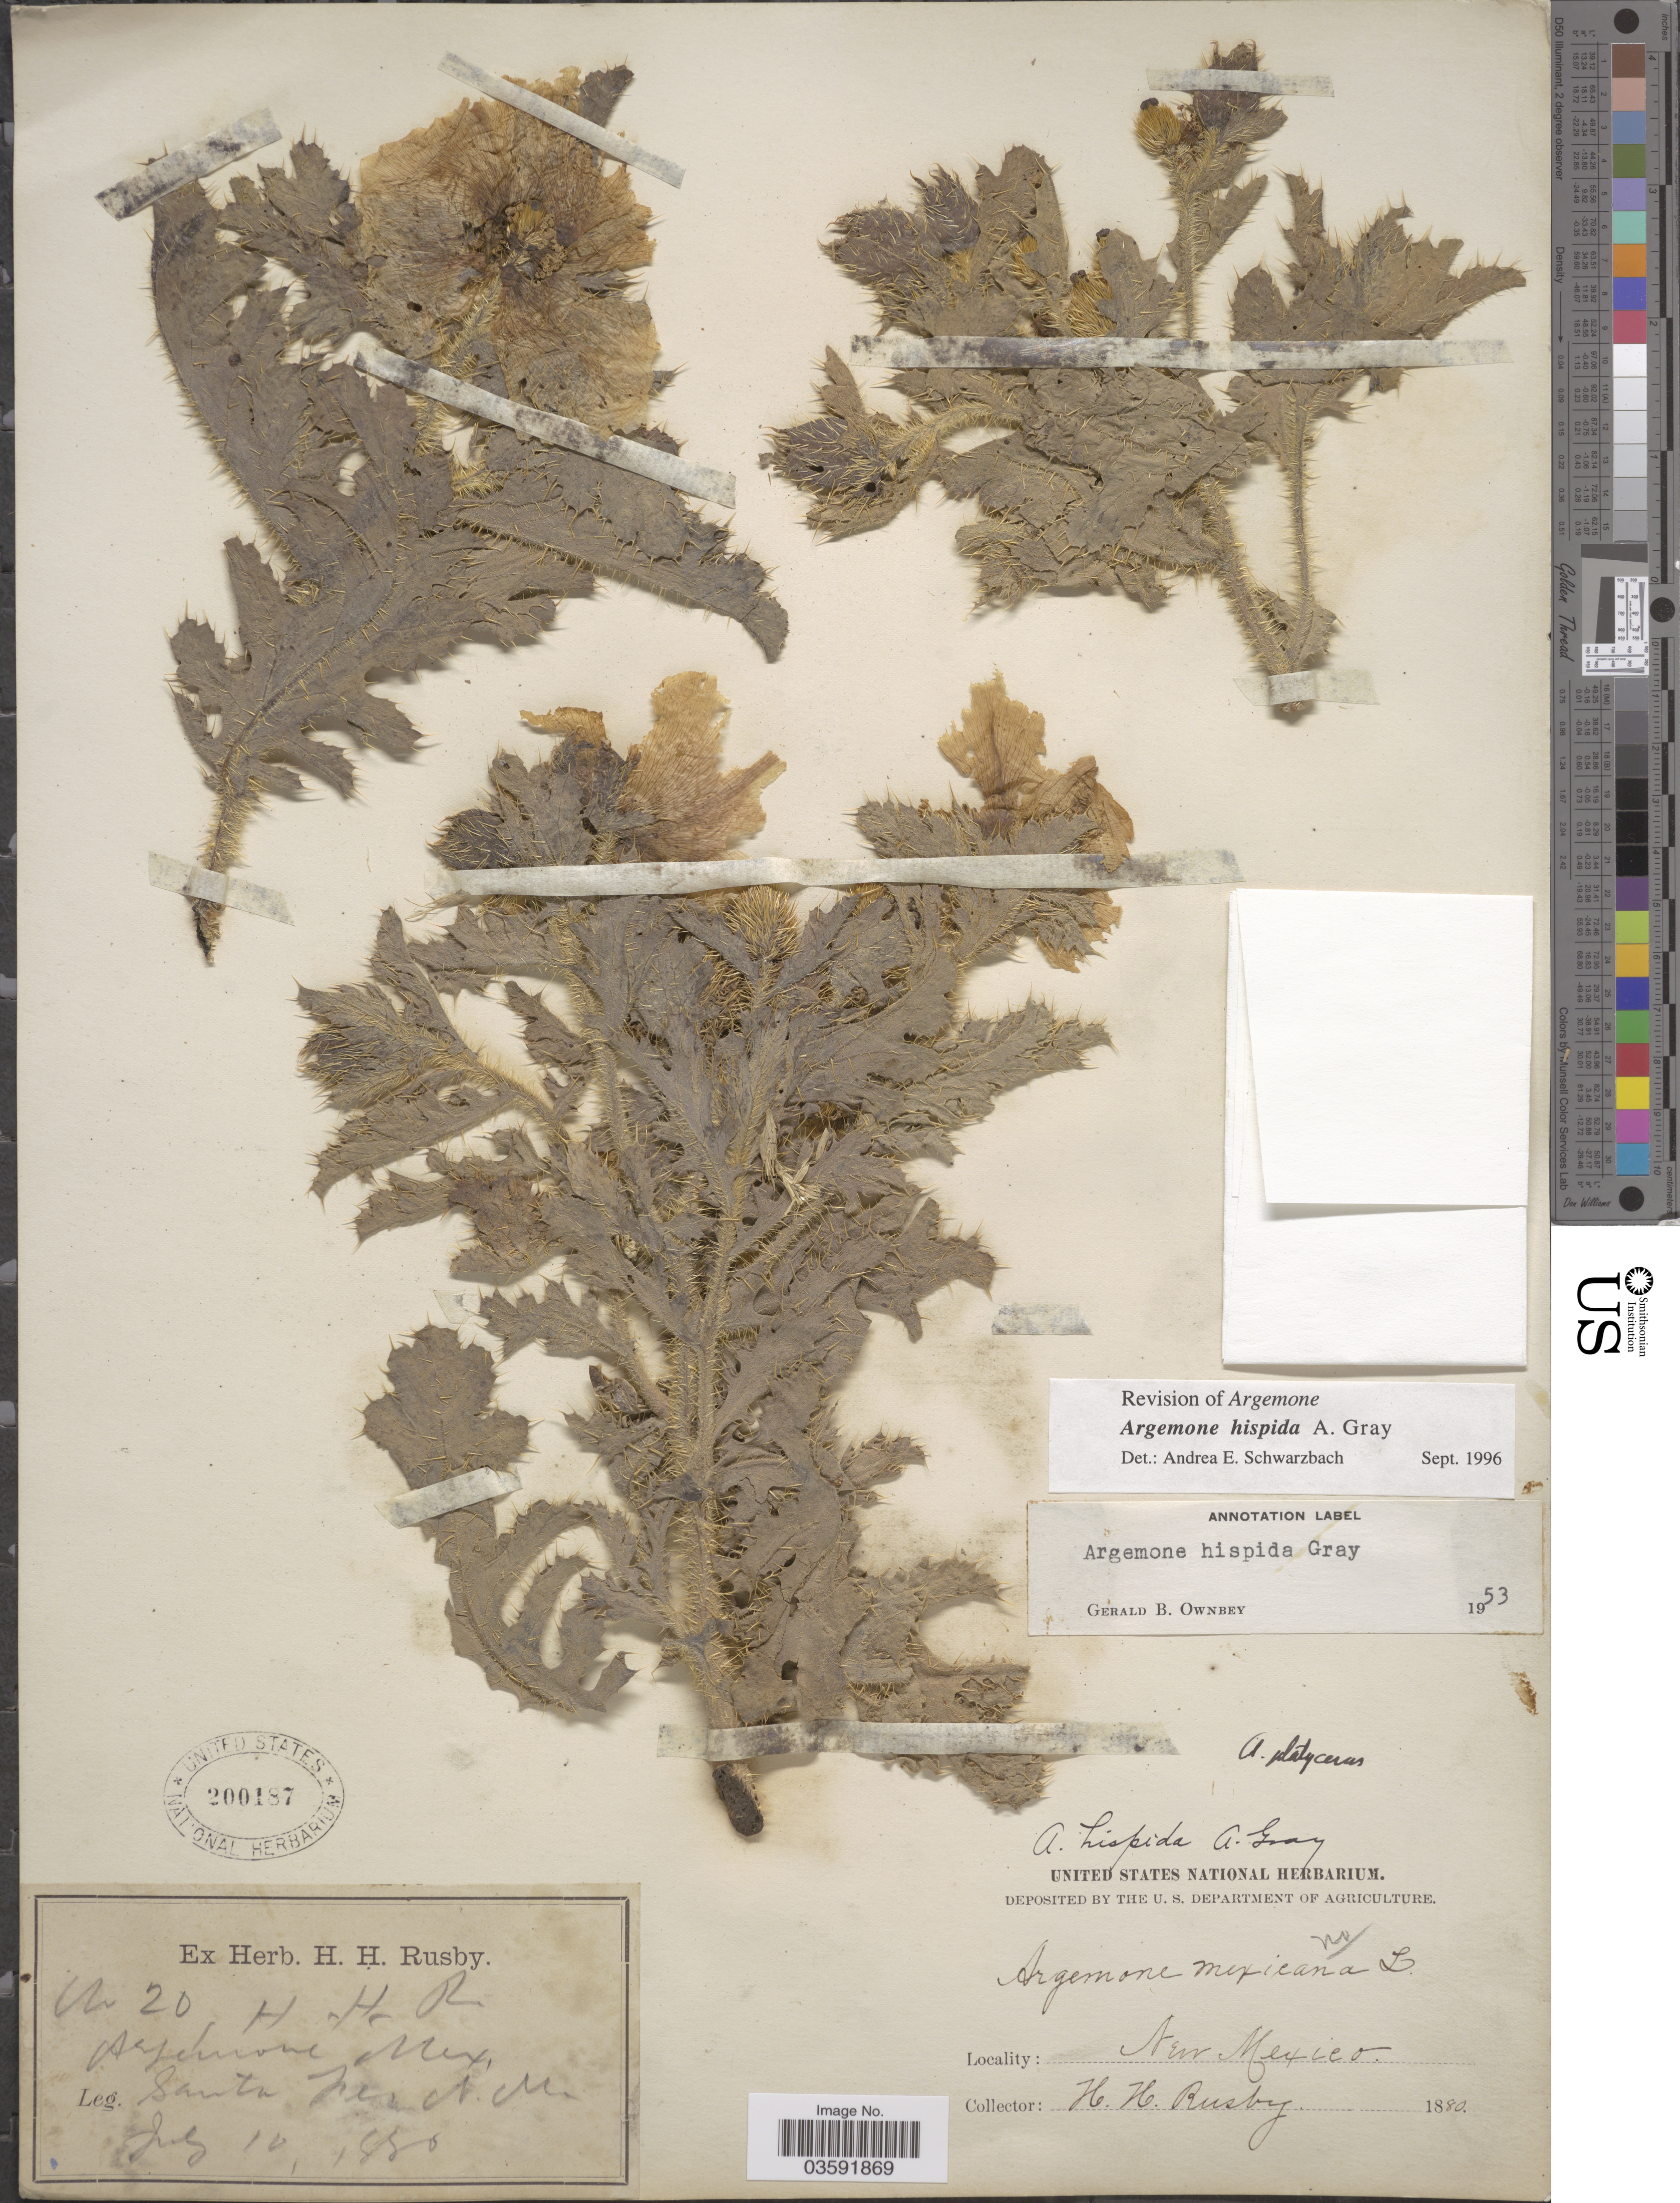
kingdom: Plantae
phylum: Tracheophyta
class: Magnoliopsida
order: Ranunculales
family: Papaveraceae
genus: Argemone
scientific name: Argemone hispida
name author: A. Gray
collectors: H. H. Rusby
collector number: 20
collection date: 1880-07-10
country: United States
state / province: New Mexico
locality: Santa Fe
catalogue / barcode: US 200187